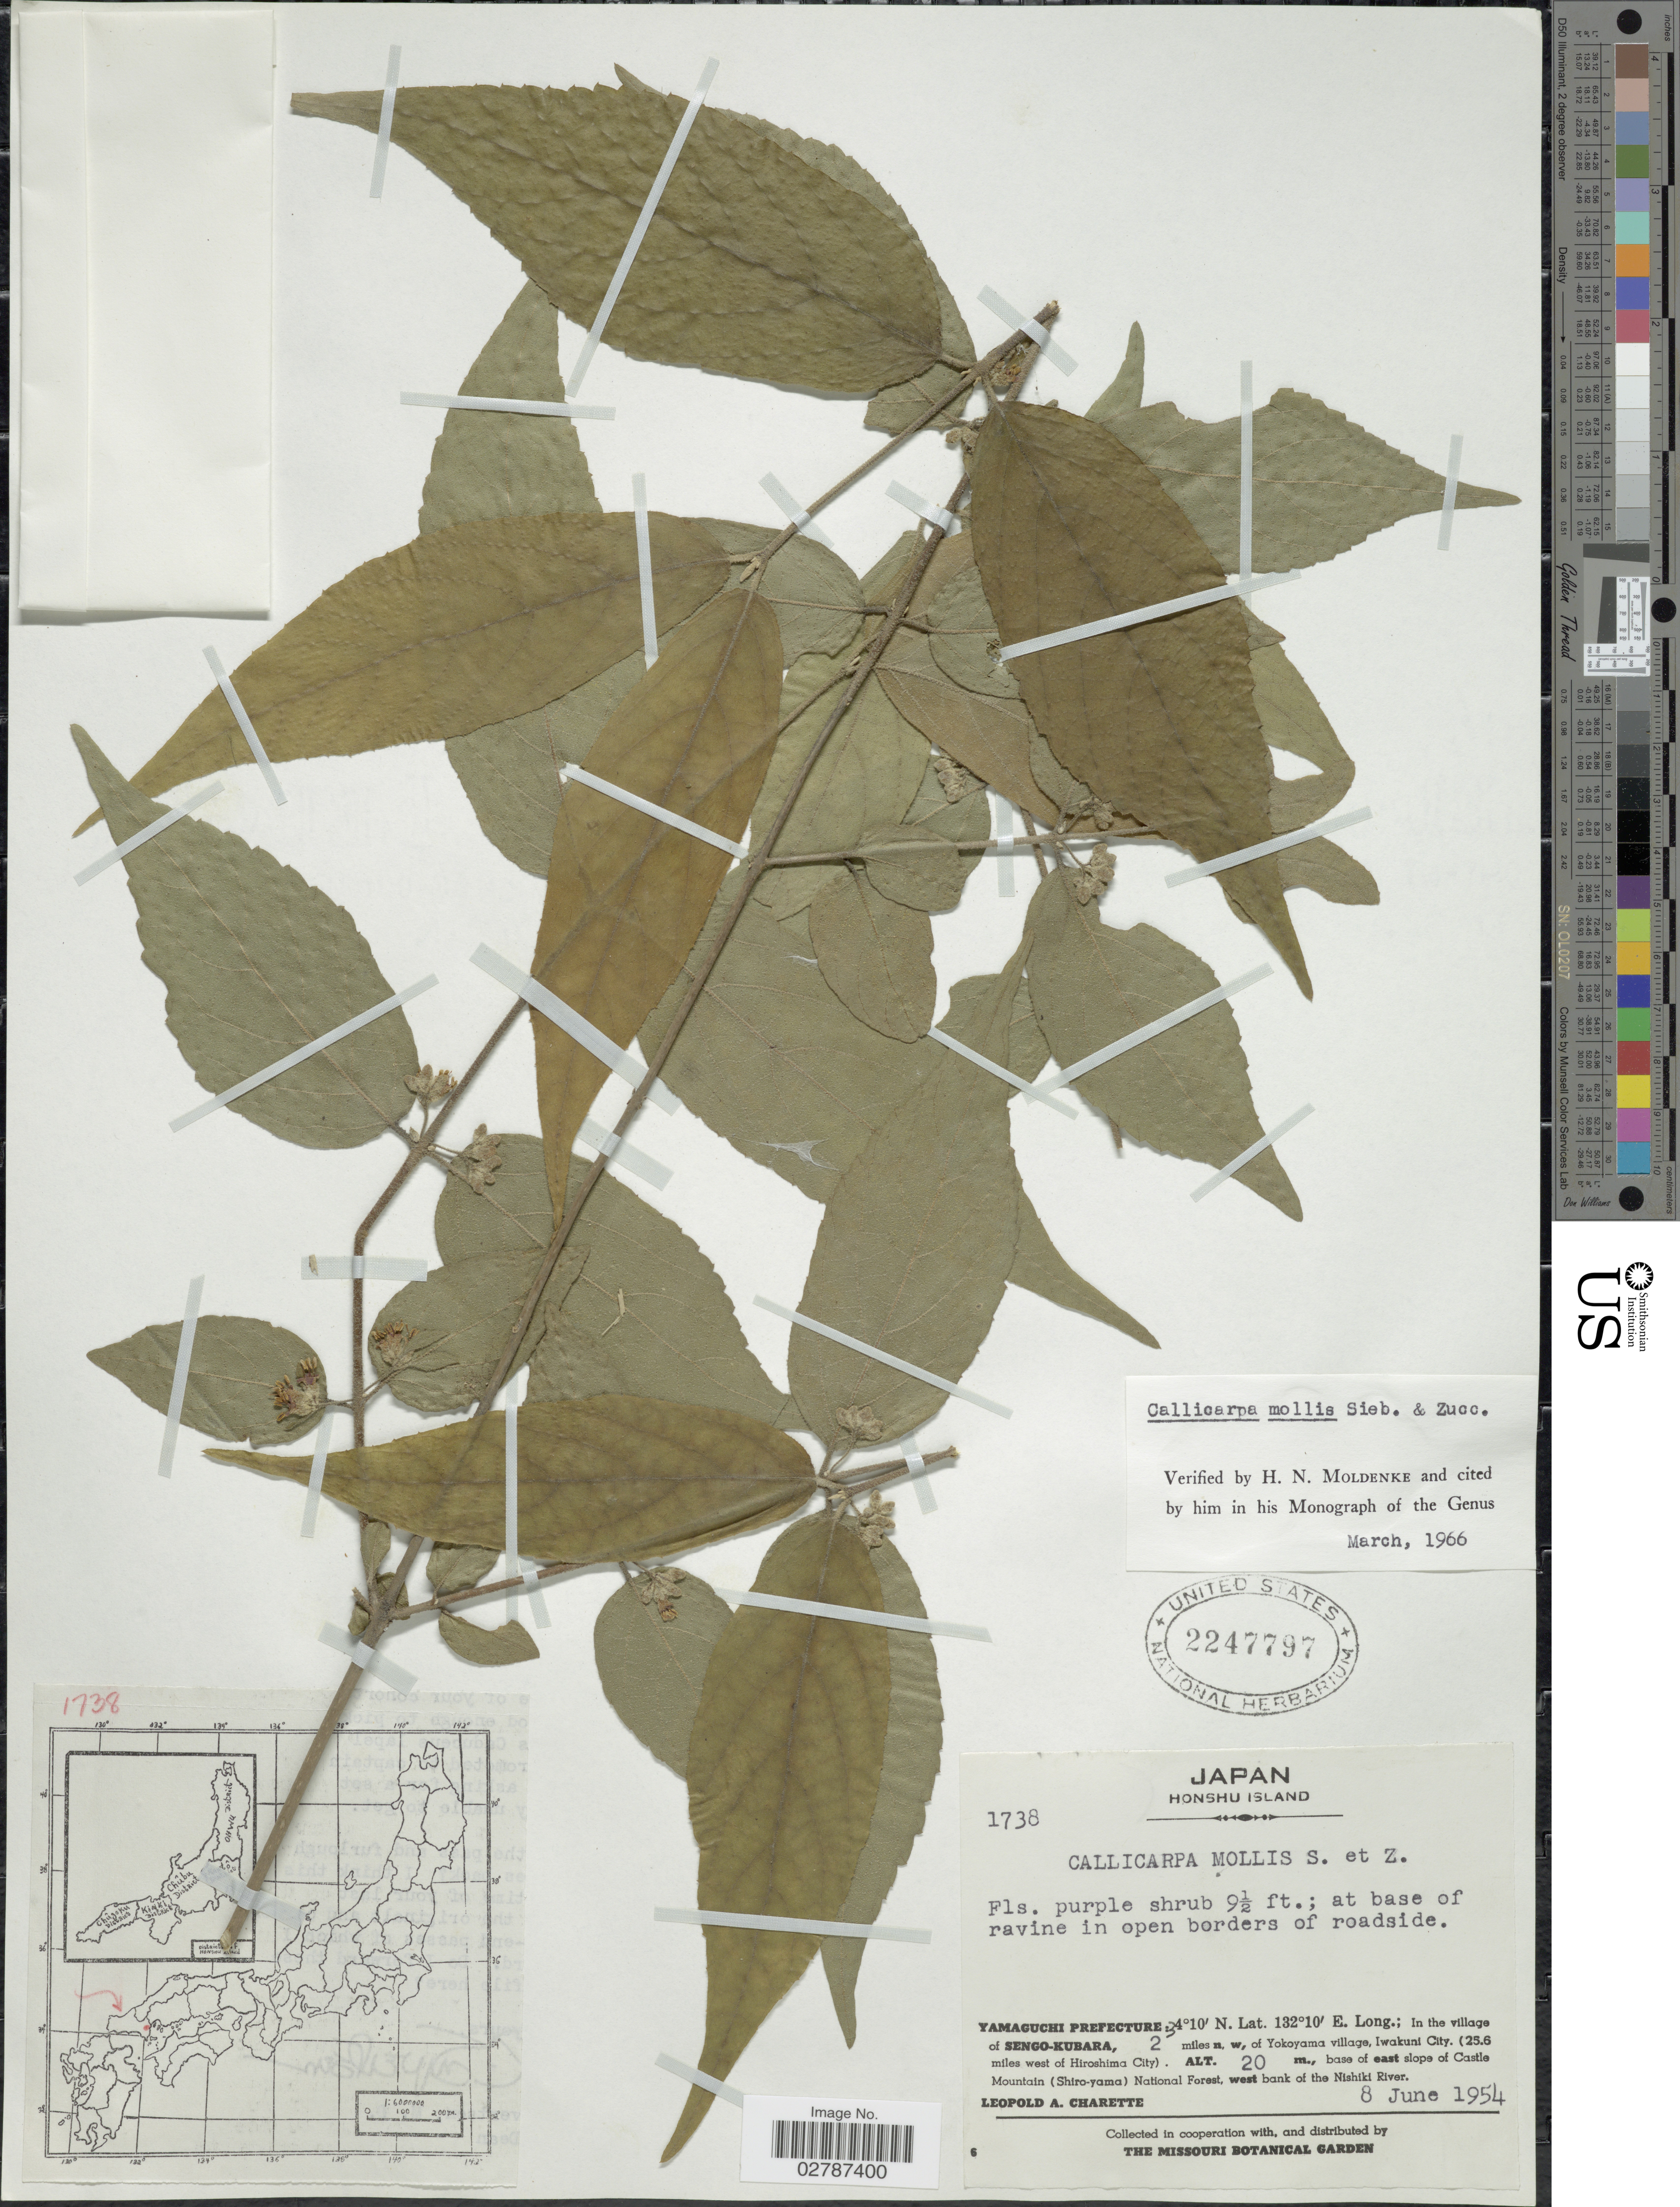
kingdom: Plantae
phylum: Tracheophyta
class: Magnoliopsida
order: Lamiales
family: Lamiaceae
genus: Callicarpa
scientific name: Callicarpa mollis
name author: Siebold & Zucc.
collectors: L. A. Charette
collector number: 1738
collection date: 1954-06-08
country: Japan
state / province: Yamaguti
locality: Honshu Island. Yamaguchi Prefecture: In the village of Sengo-Kubara, 2 miles n, w, of Yokoyama village, Iwakuni City. (25.6 miles west of Hiroshima City), base of east slope of Castle Mountain (Shiro-yama) National Forest, west bank of the Nishiki River.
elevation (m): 20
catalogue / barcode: US 2247797